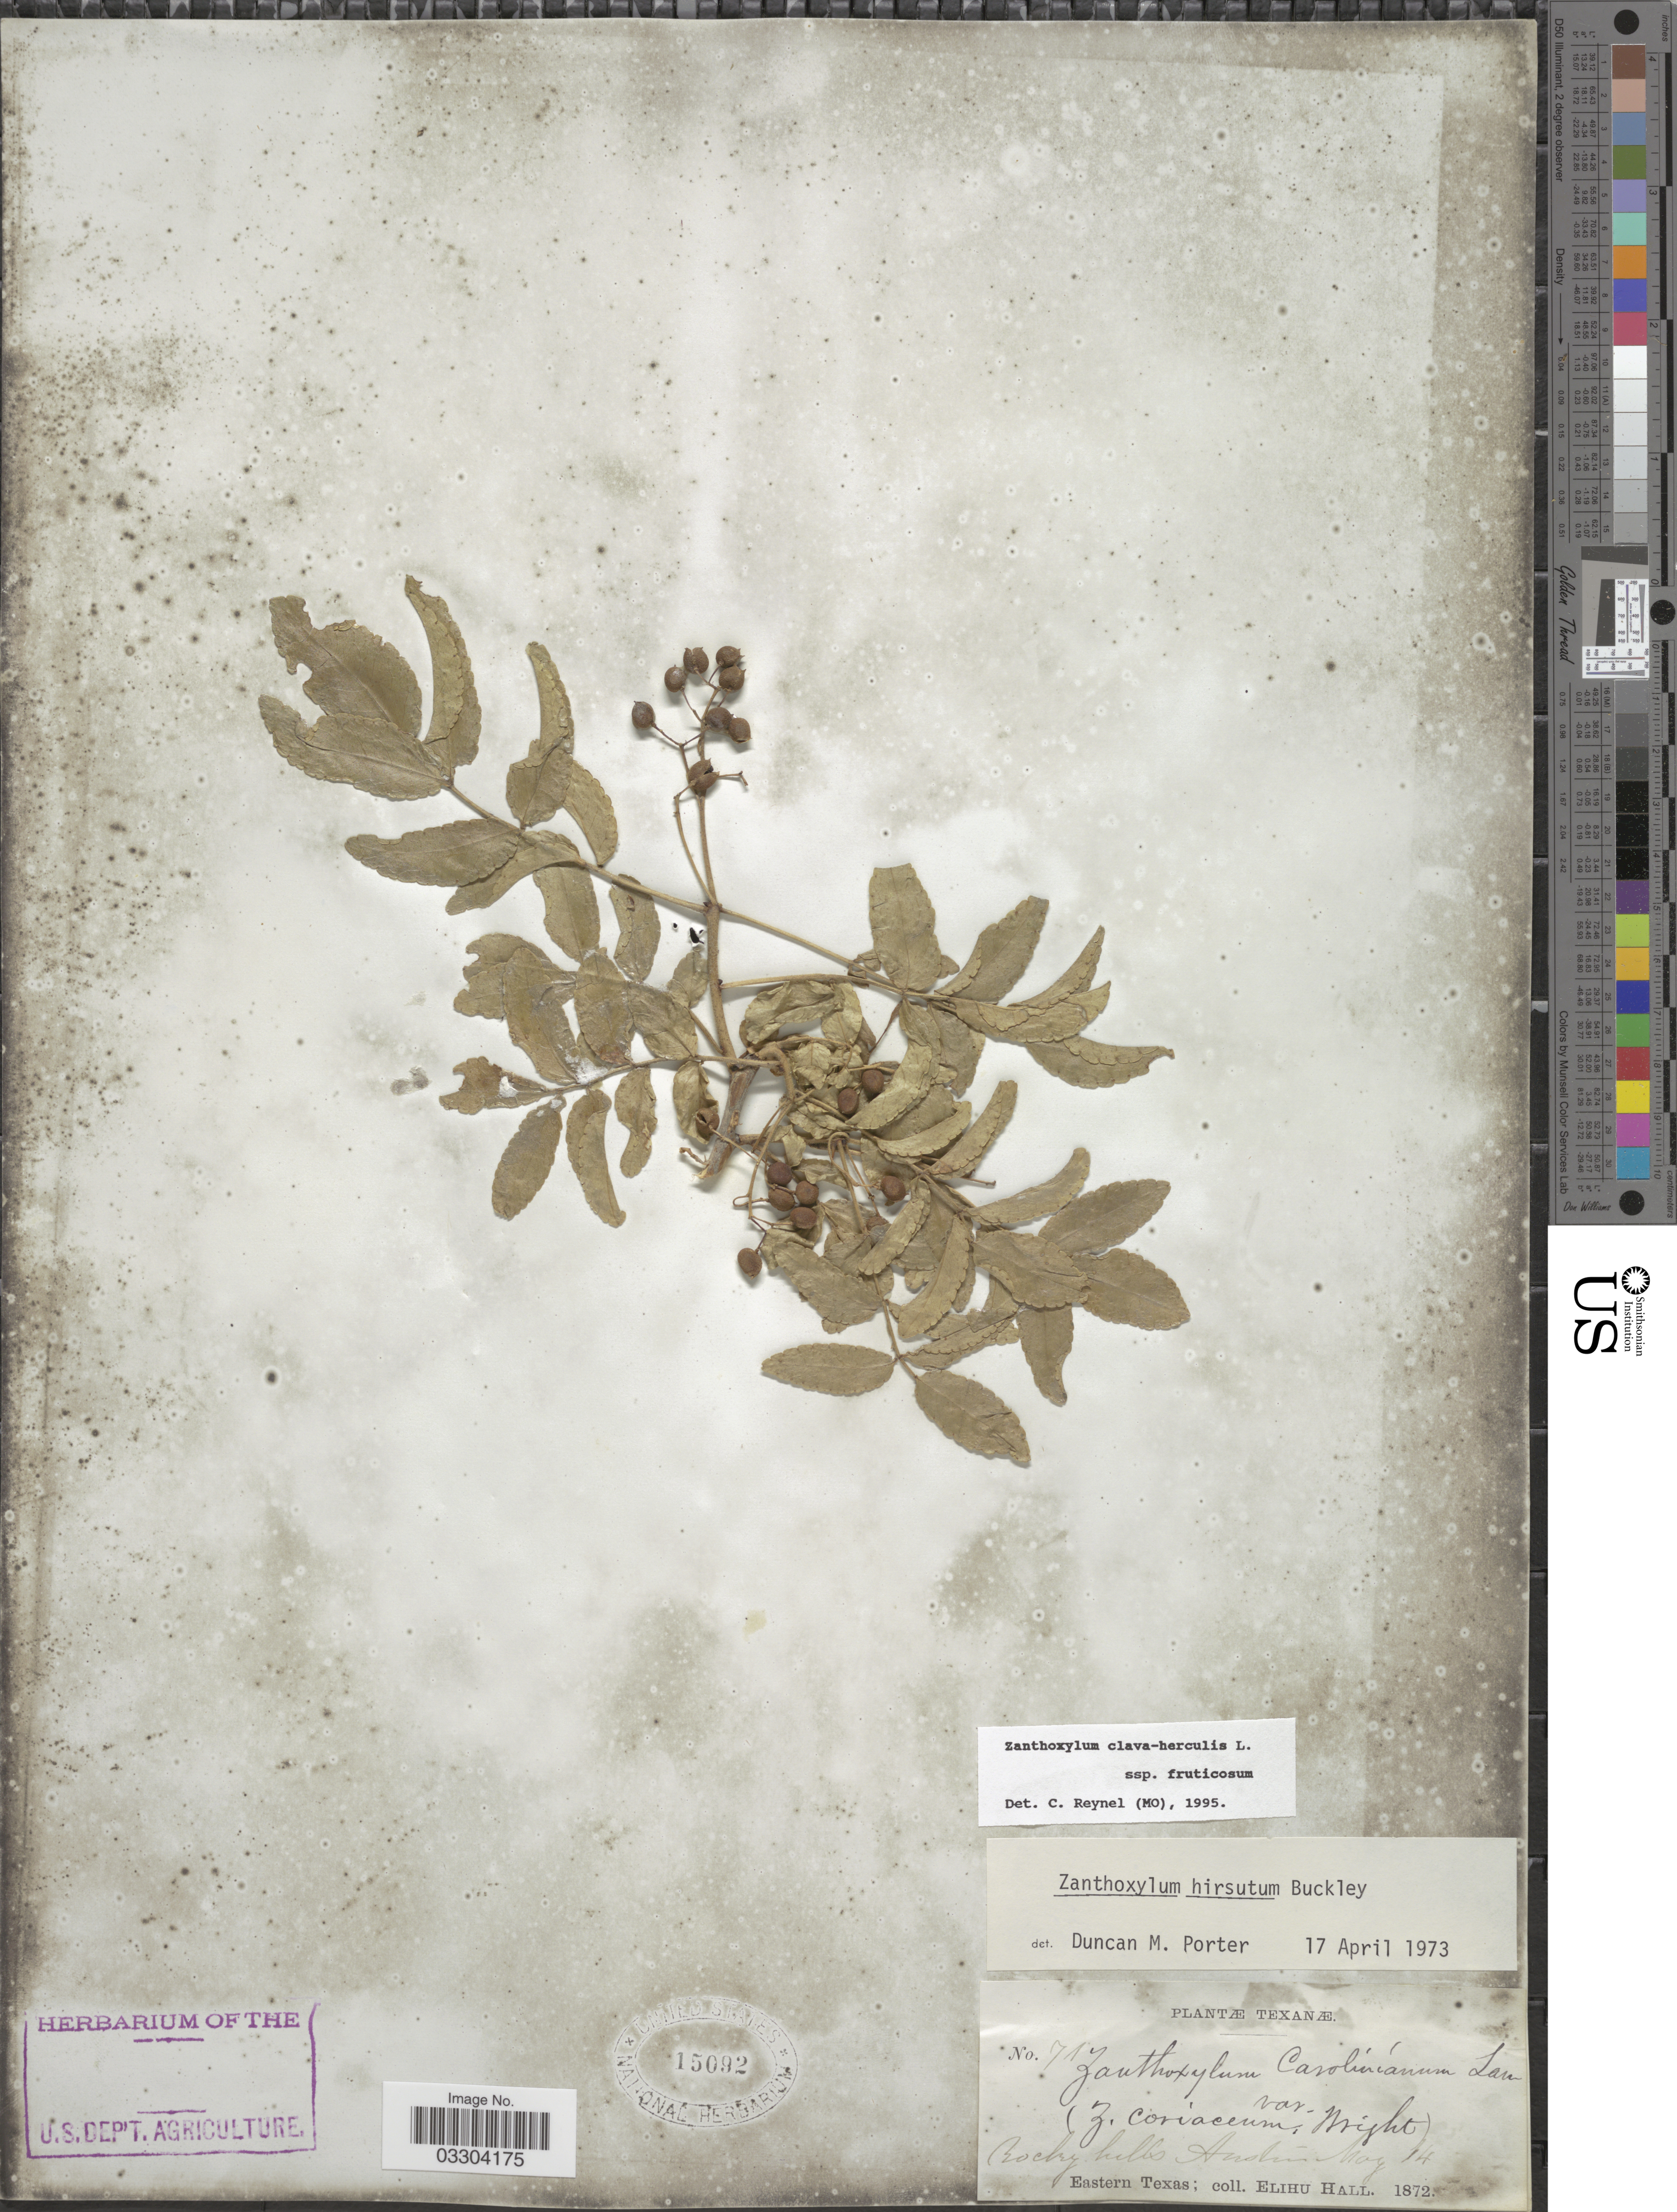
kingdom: Plantae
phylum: Tracheophyta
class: Magnoliopsida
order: Sapindales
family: Rutaceae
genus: Zanthoxylum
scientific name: Zanthoxylum clava-herculis subsp. fruticosum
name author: (A. Gray) Reynel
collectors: E. Hall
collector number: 71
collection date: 1872-05-14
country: United States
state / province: Texas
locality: Rocky hills Austin. Eastern Texas.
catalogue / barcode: US 15092